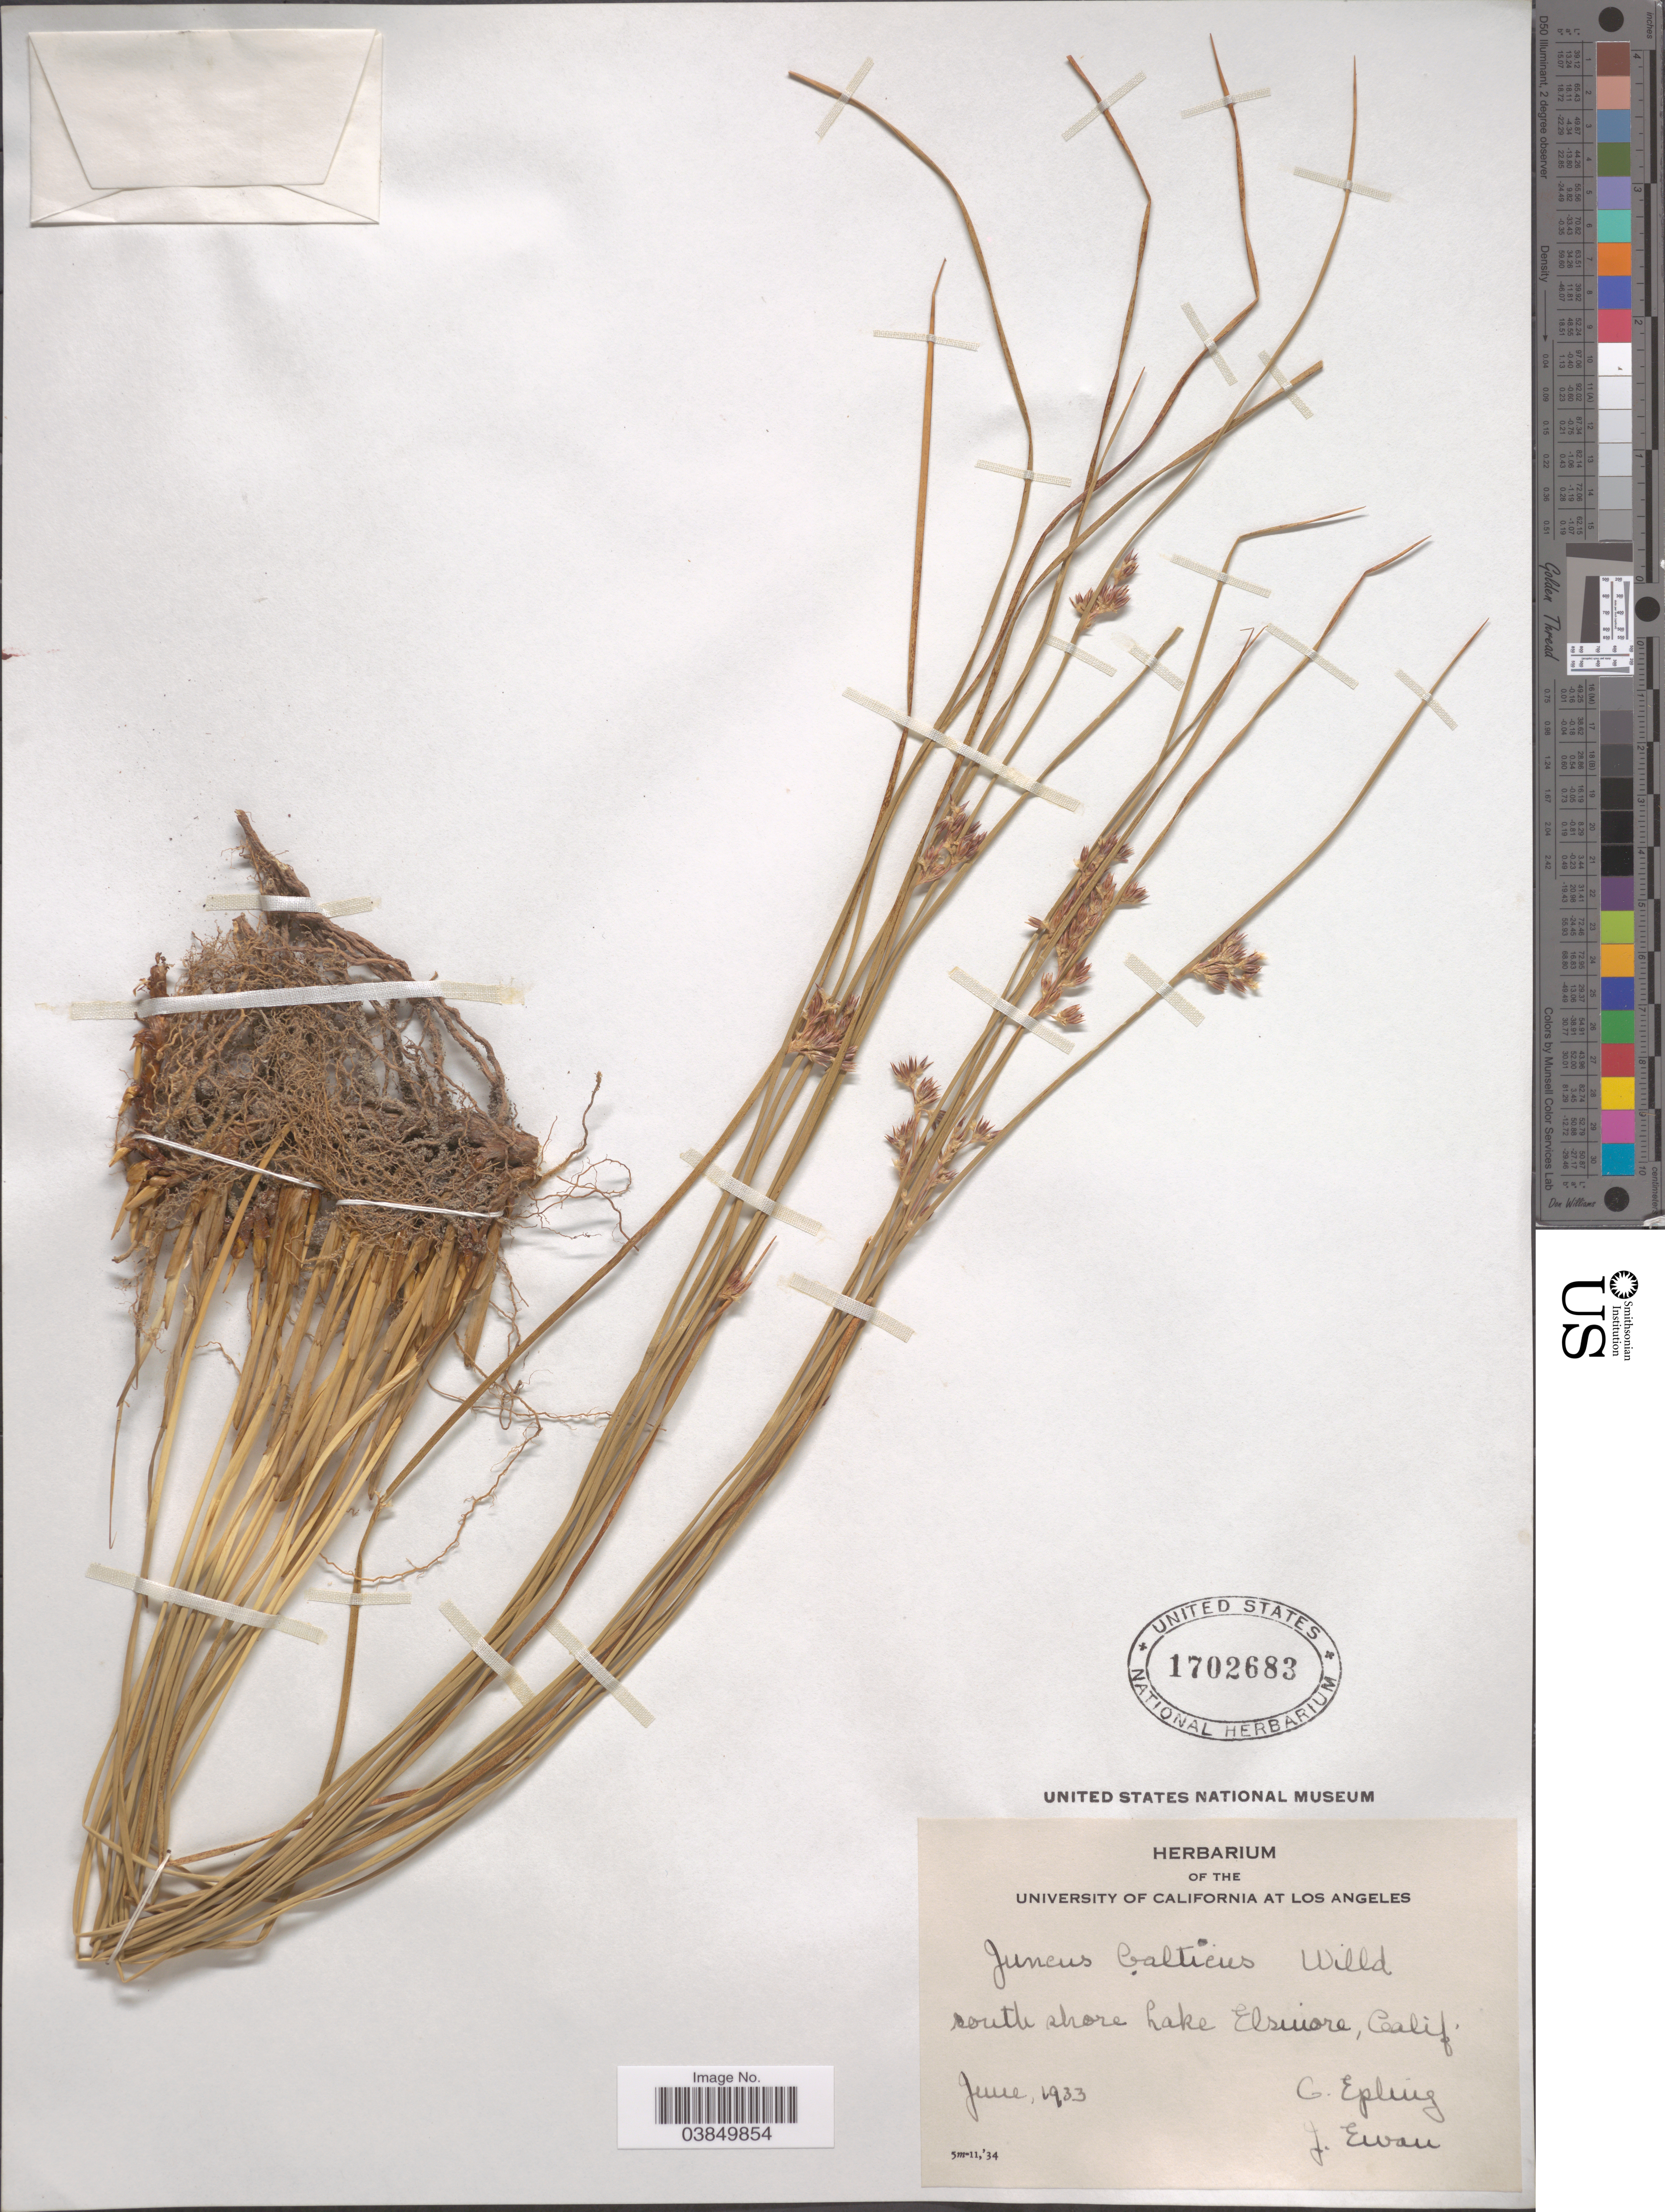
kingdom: Plantae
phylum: Tracheophyta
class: Liliopsida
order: Poales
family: Juncaceae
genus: Juncus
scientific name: Juncus balticus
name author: Willd.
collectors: C. C. Epling & J. A. Ewan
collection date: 1933-06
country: United States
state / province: California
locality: South shore Lake Elsmore.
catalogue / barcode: US 1702683